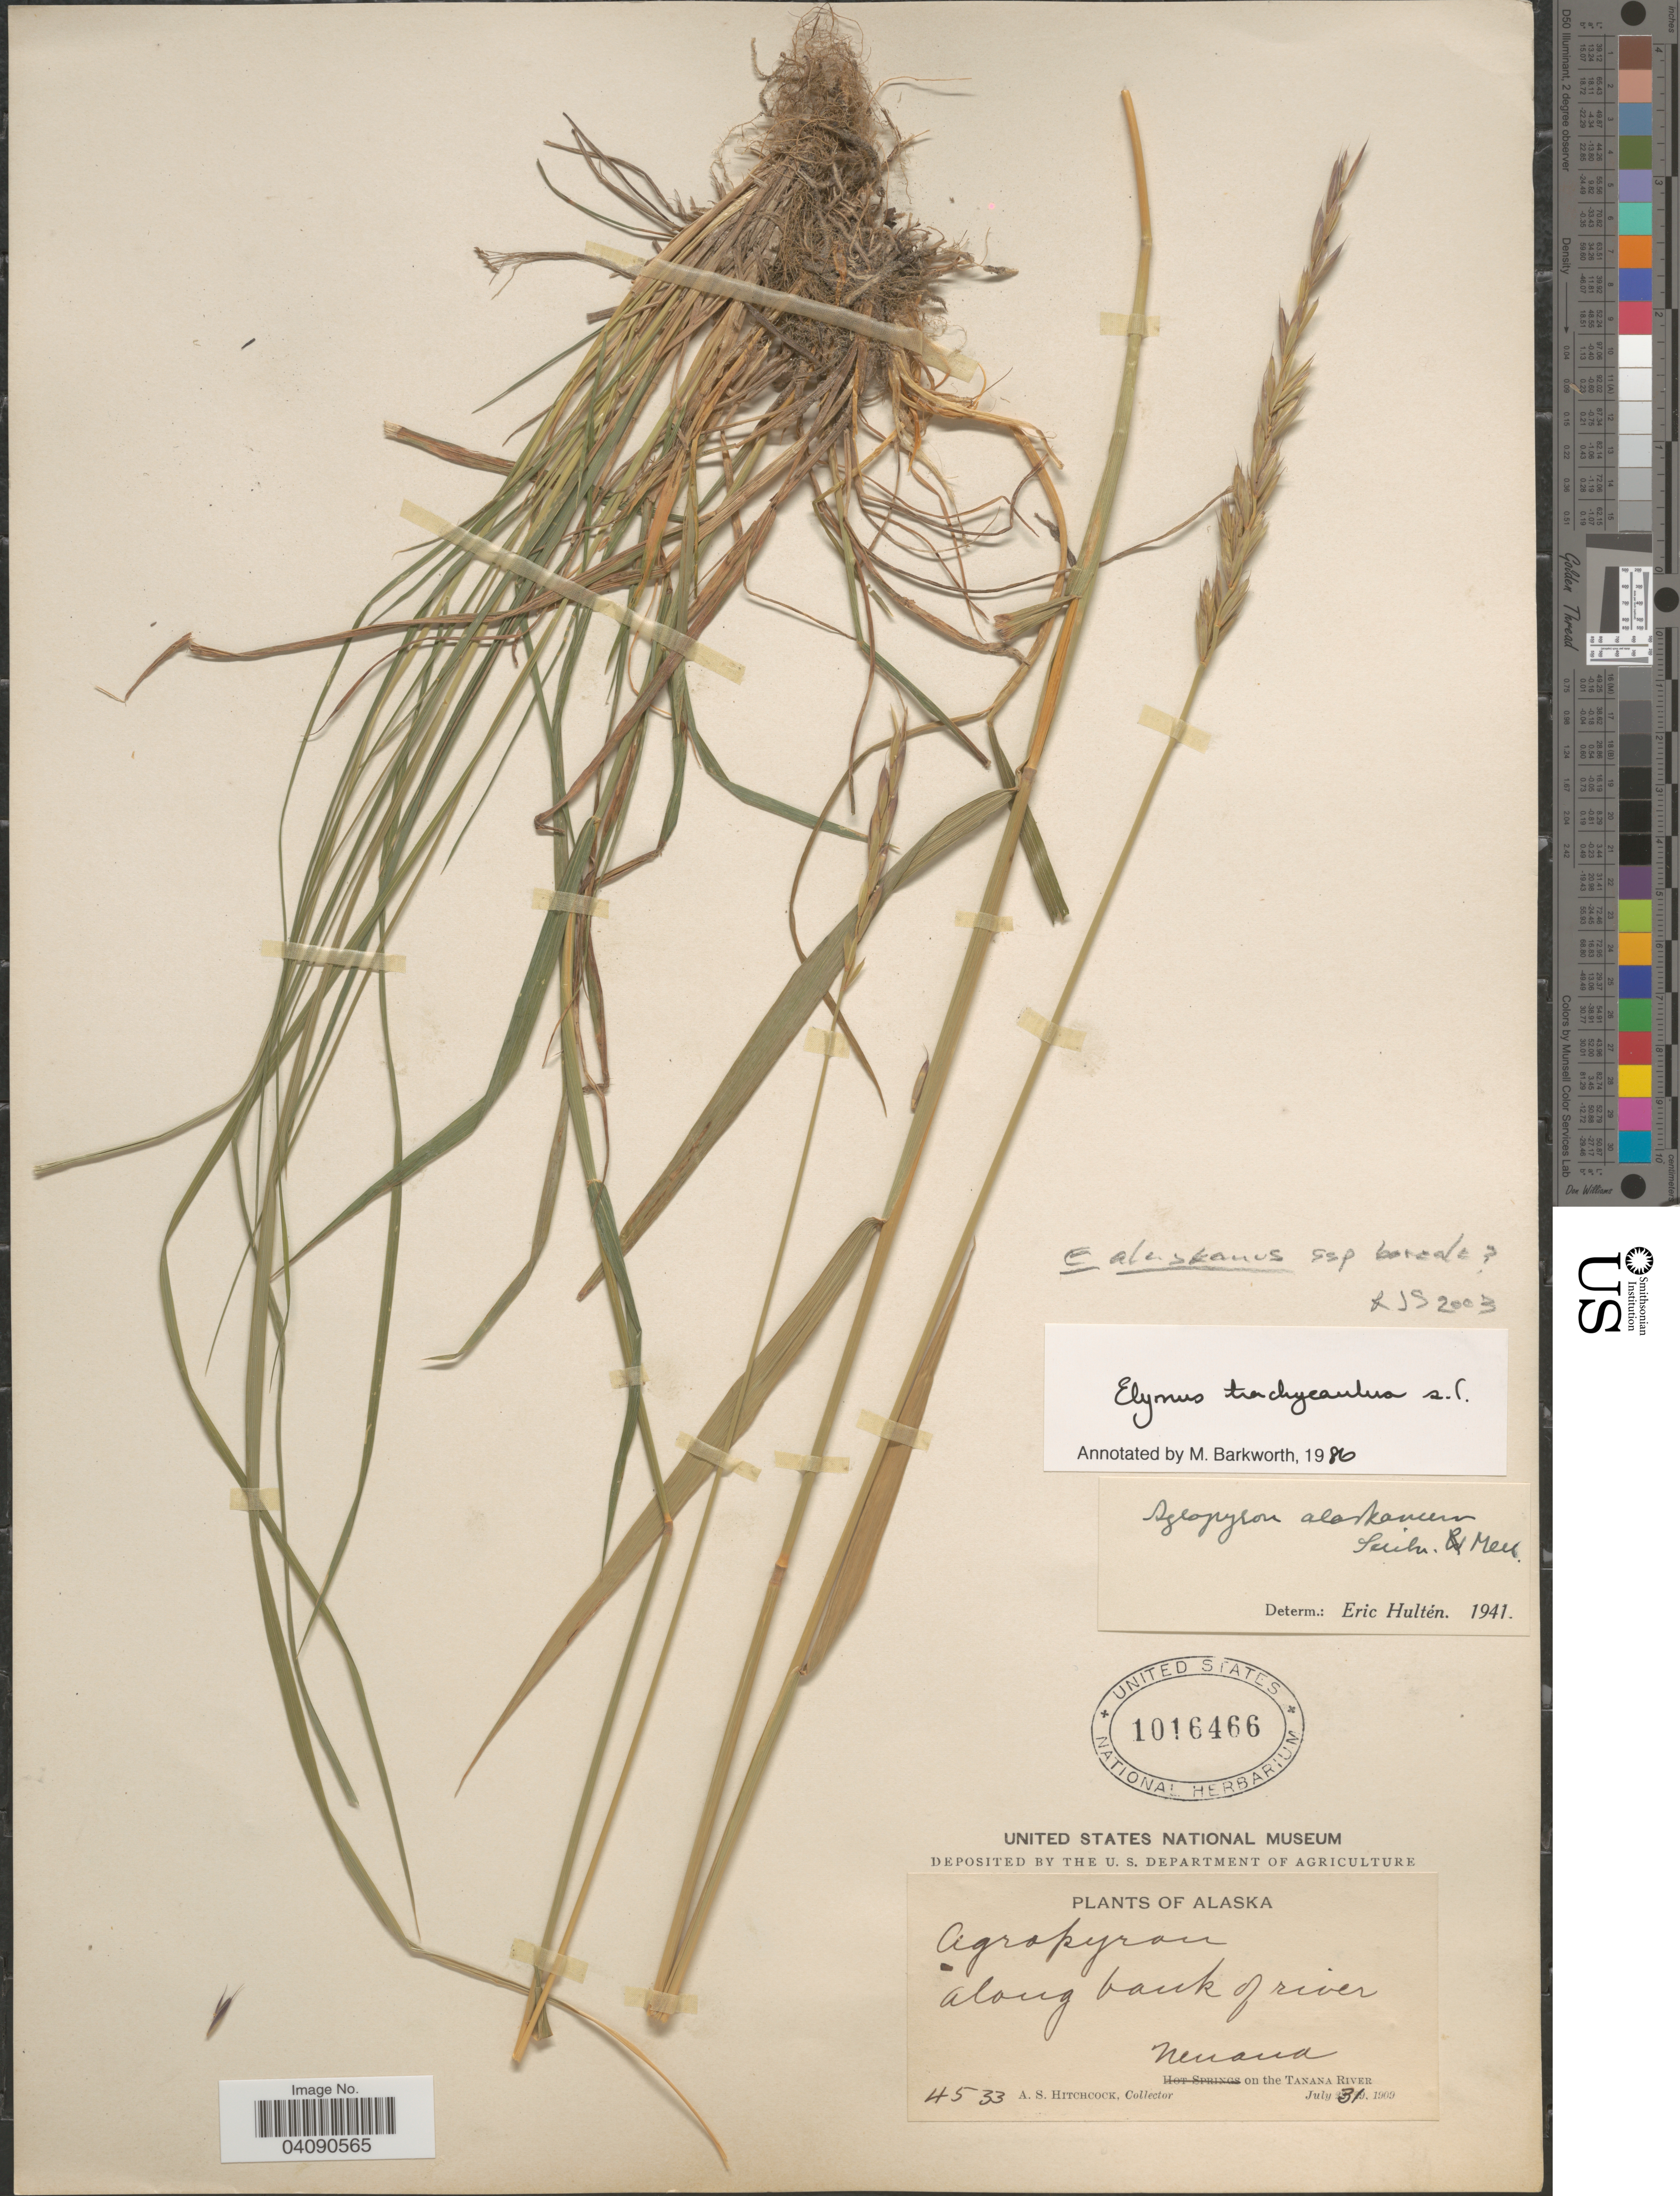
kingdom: Plantae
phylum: Tracheophyta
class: Liliopsida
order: Poales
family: Poaceae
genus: Elymus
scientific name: Elymus alaskanus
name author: (Scribn. & Merr.) Á. Löve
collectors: A. S. Hitchcock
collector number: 4533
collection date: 1909-07-31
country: United States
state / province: Alaska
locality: Along bank of river. Nenana of the Tanana River.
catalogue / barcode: US 1016466